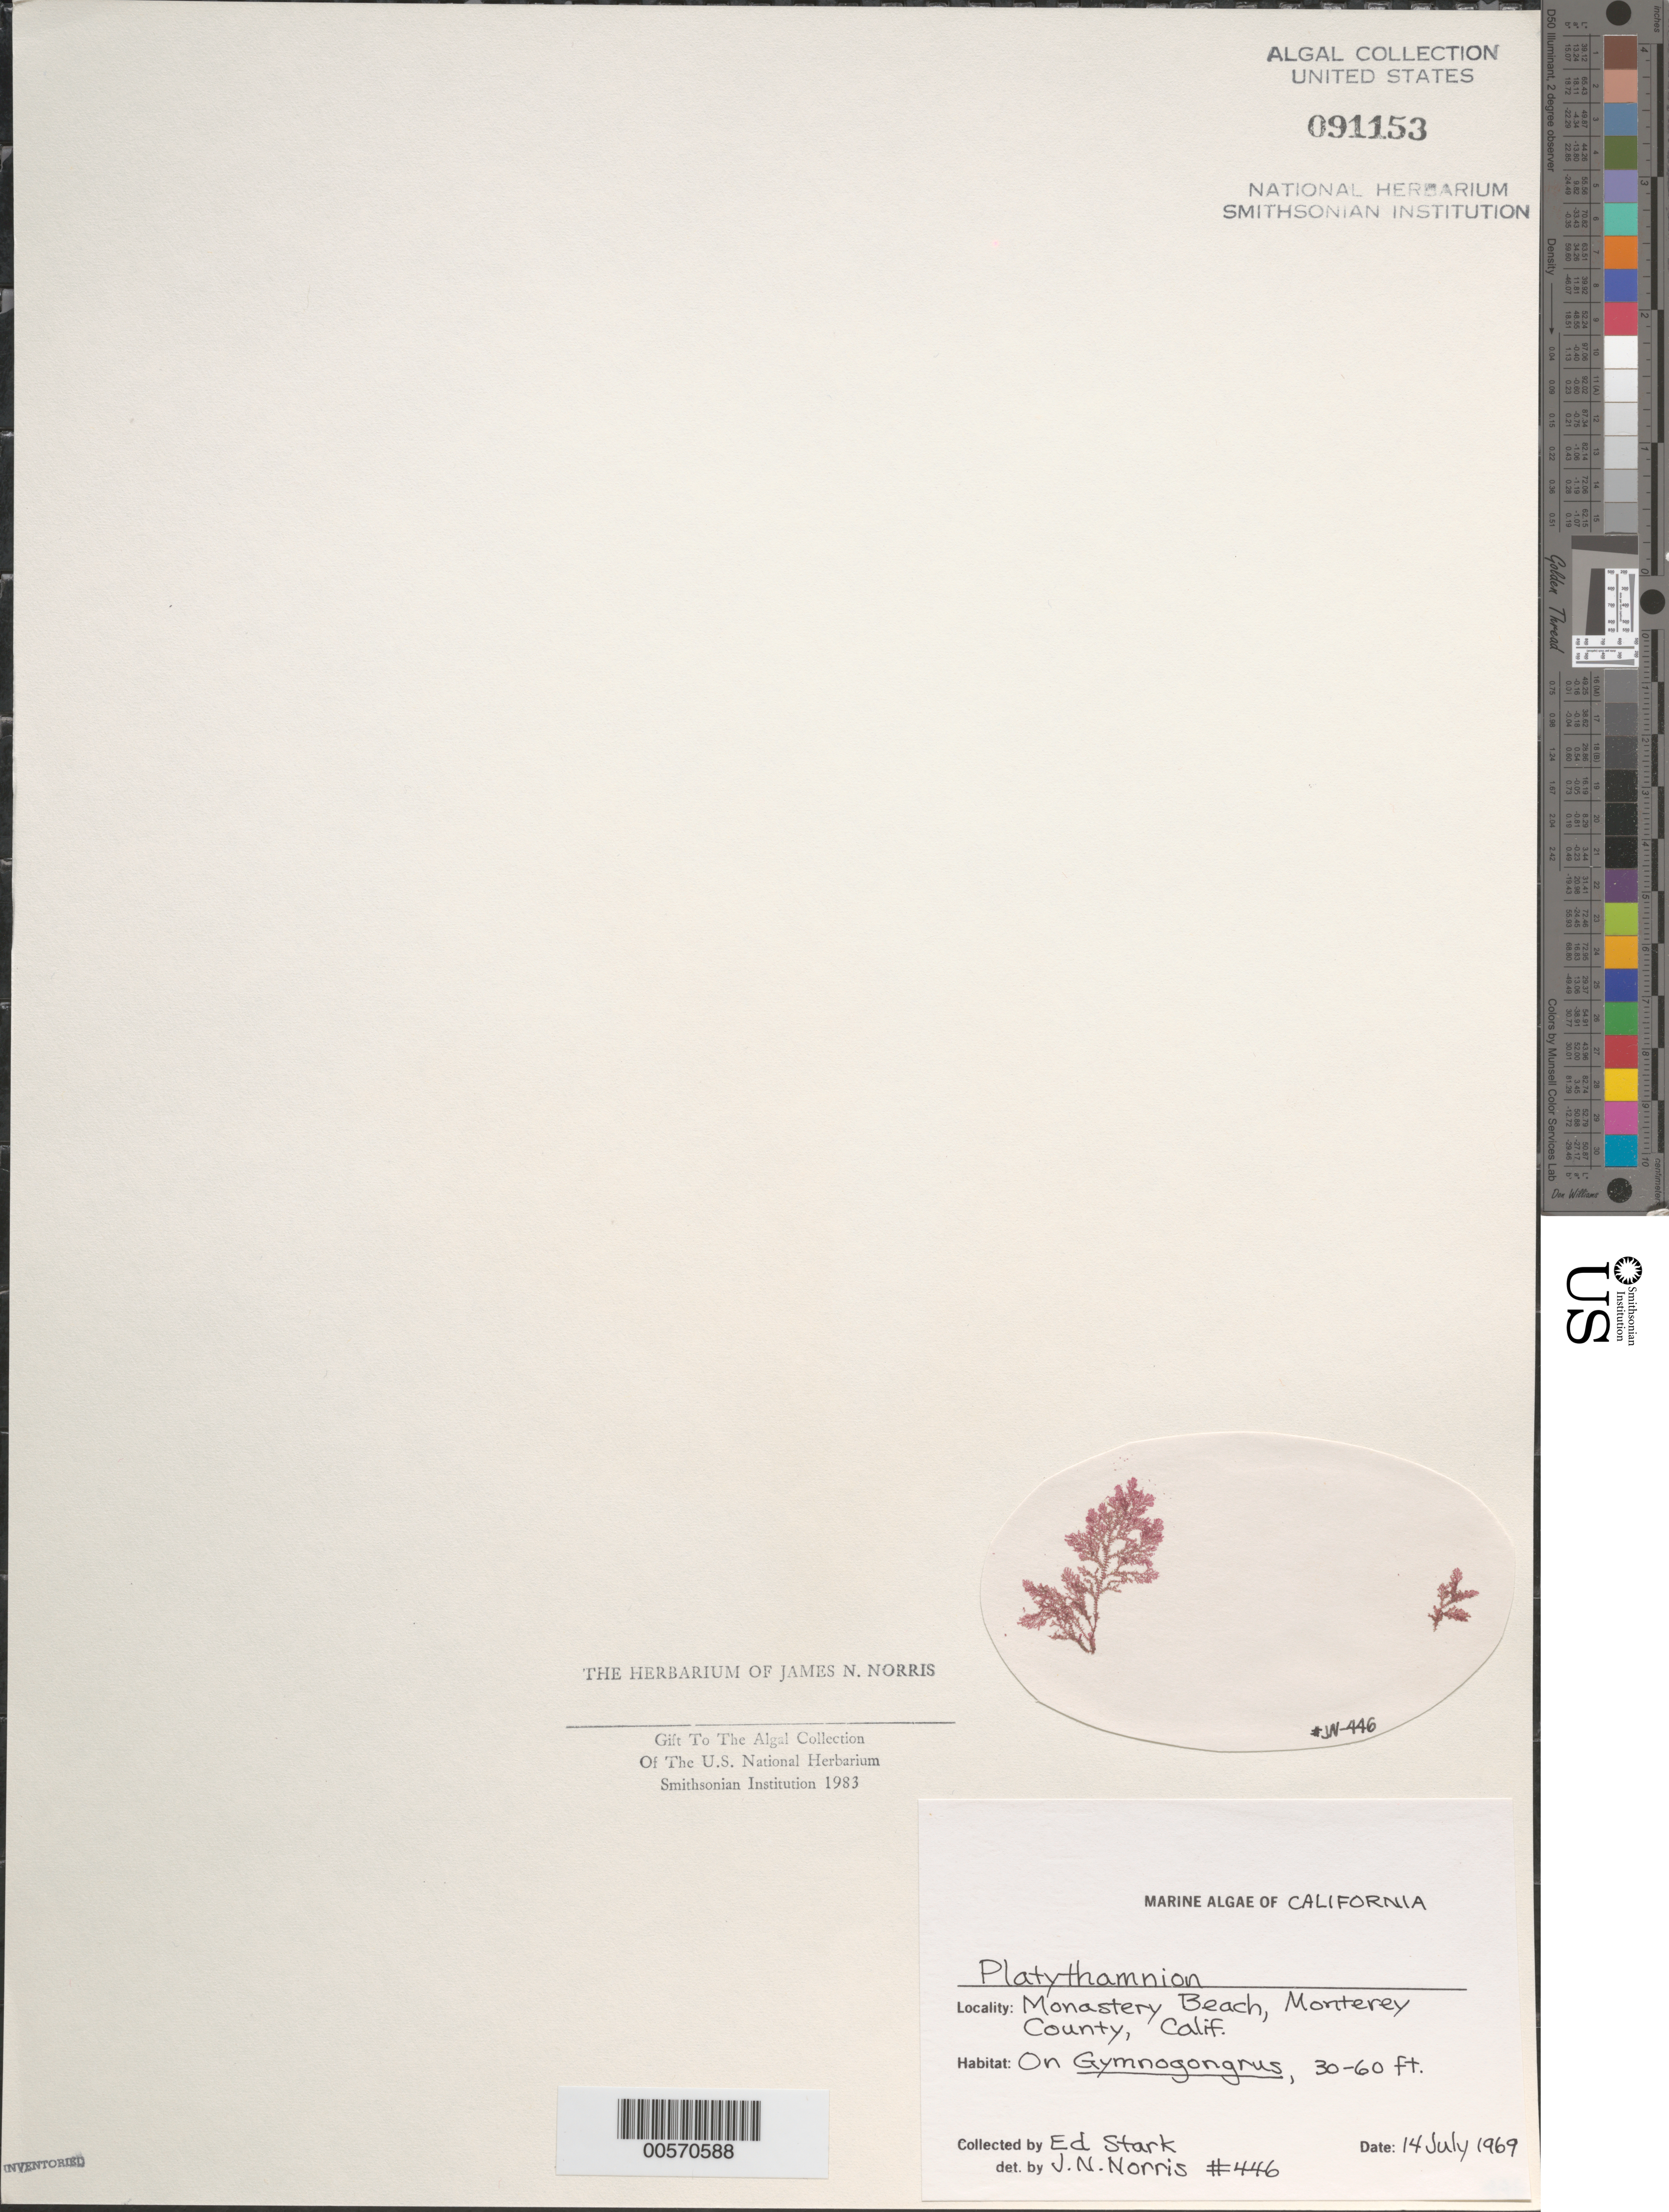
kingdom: Plantae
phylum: Rhodophyta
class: Florideophyceae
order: Ceramiales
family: Ceramiaceae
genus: Platythamnion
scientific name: Platythamnion sp.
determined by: Norris, James N.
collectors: E. Stark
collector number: JN-446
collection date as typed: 14 Jul 1969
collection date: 1969-07-14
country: United States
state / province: California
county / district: Monterey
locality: Monastery Beach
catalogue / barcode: US 91153